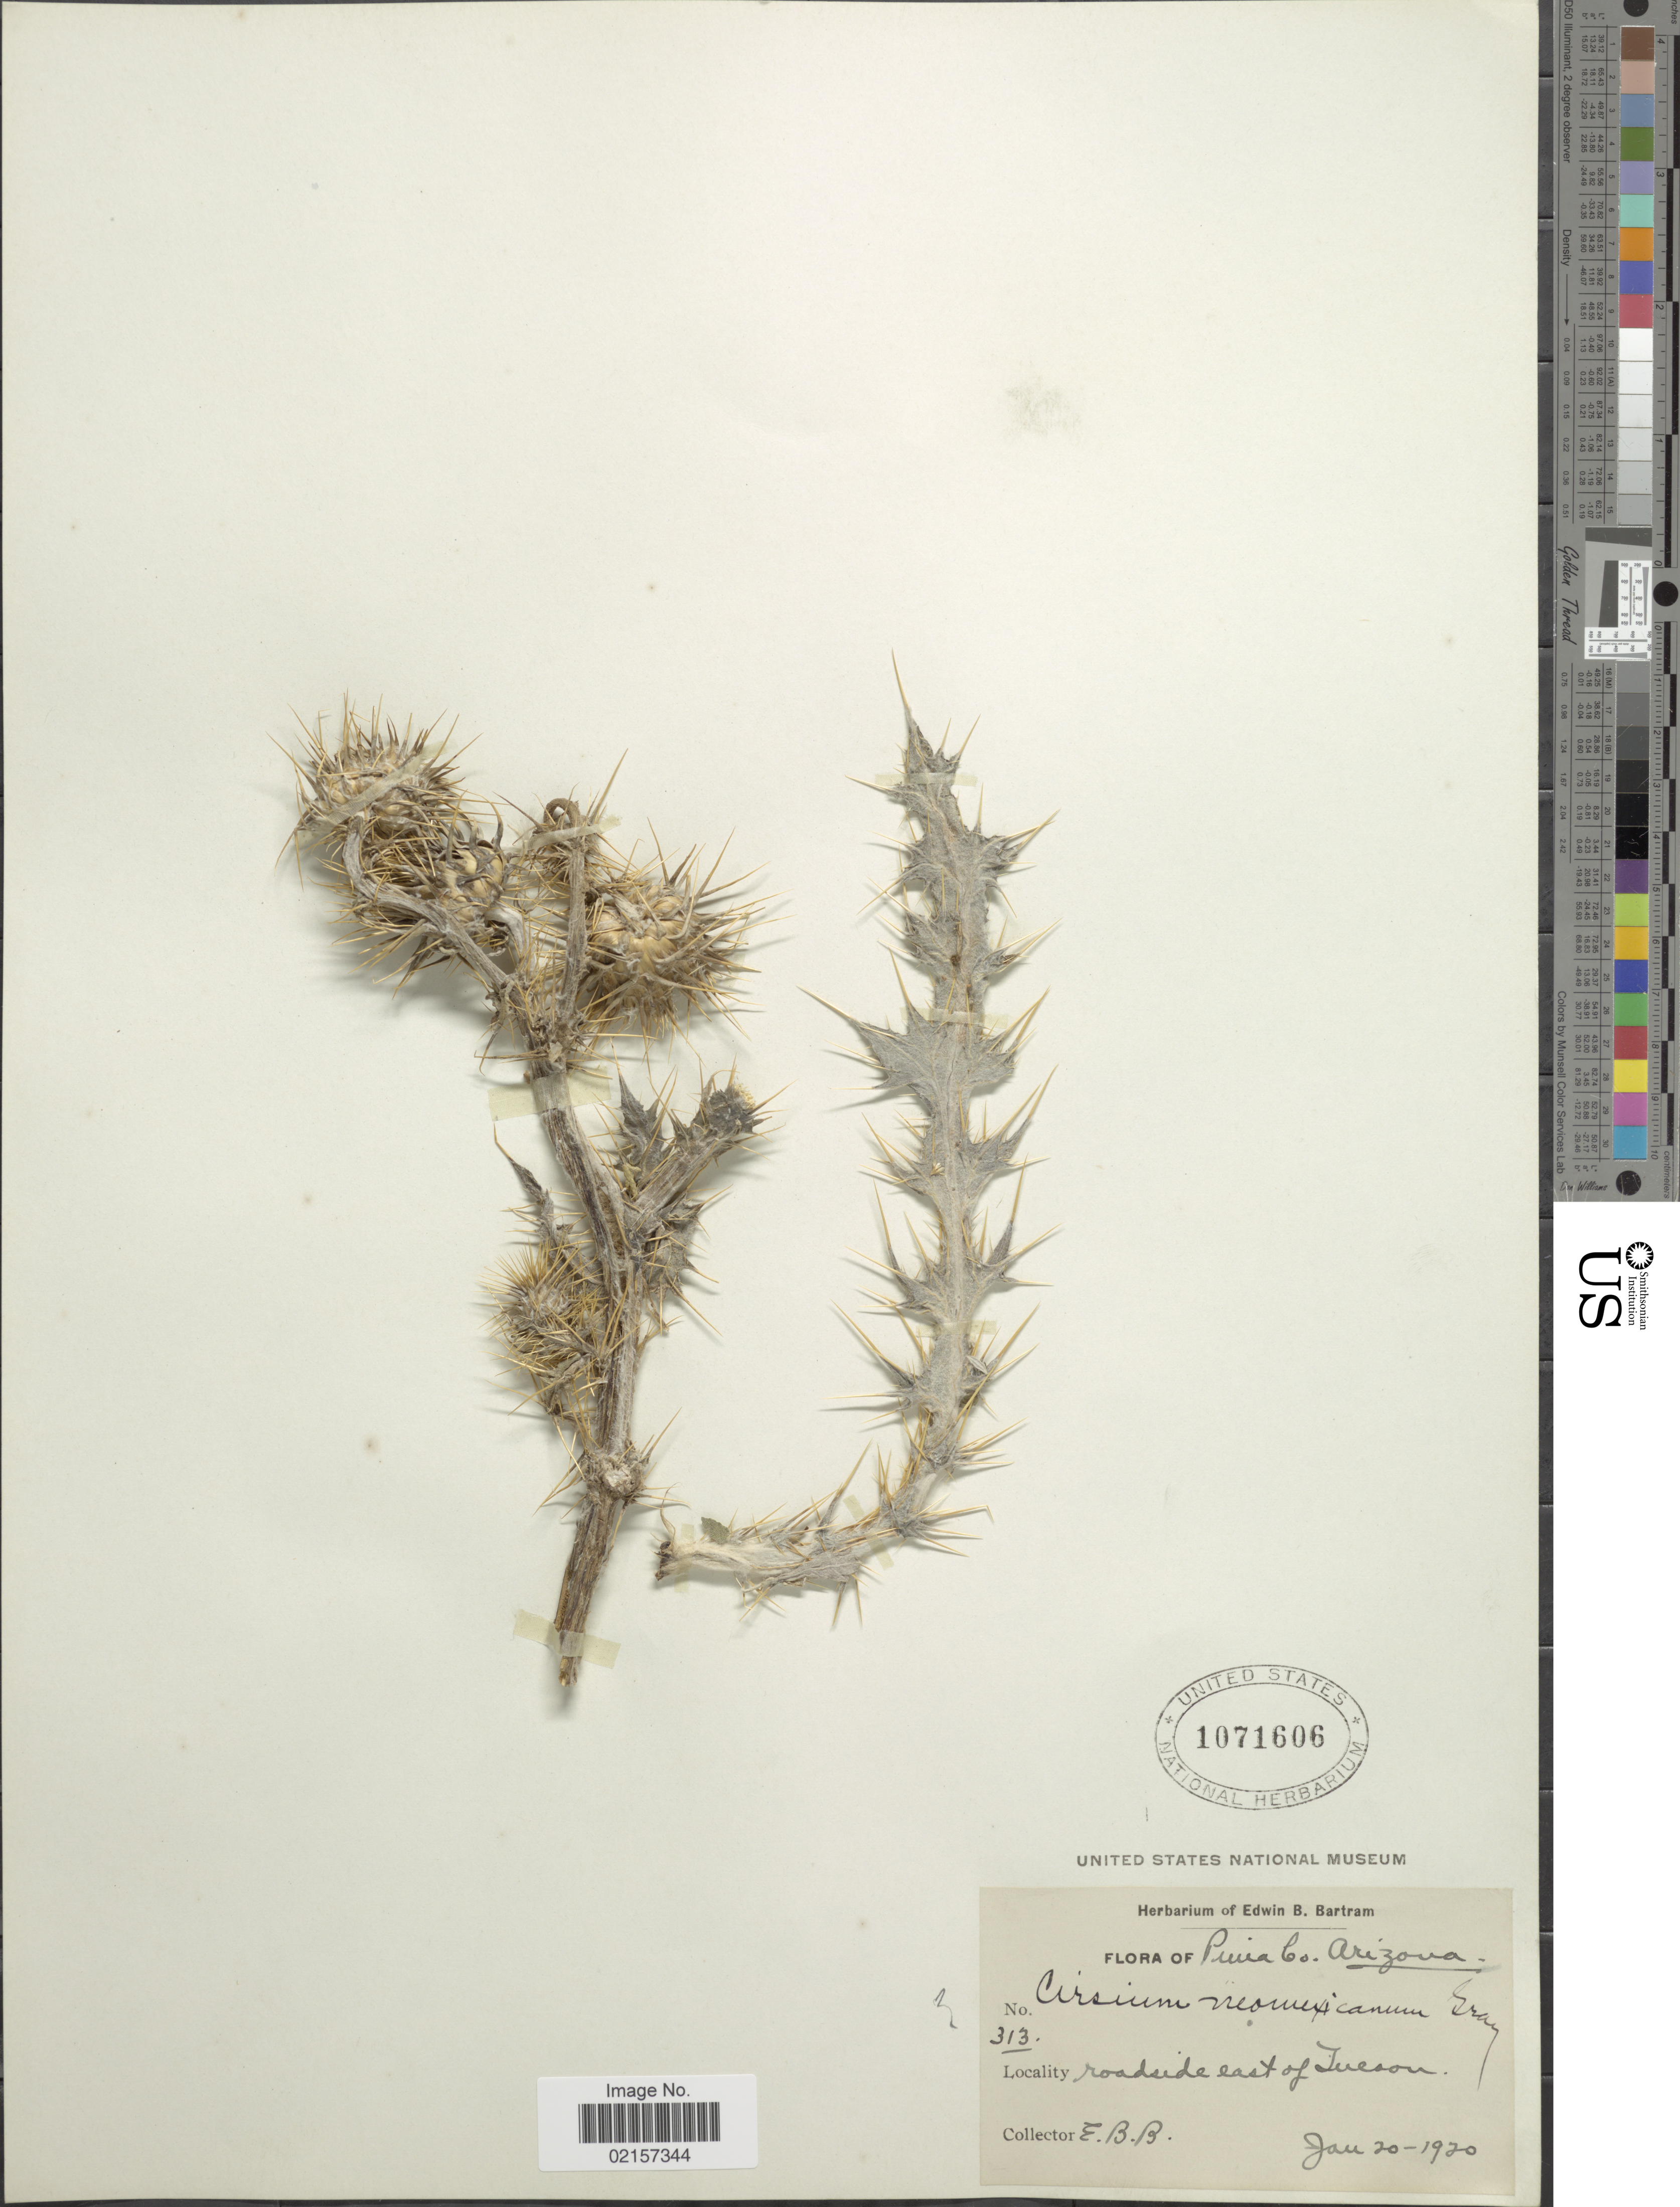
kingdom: Plantae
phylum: Tracheophyta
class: Magnoliopsida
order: Asterales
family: Asteraceae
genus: Cirsium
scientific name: Cirsium neomexicanum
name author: A. Gray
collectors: E. B. Bartram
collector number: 313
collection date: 1930-01-20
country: United States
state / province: Arizona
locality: Puma Co., roadside east of Tucson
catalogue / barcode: US 1071606